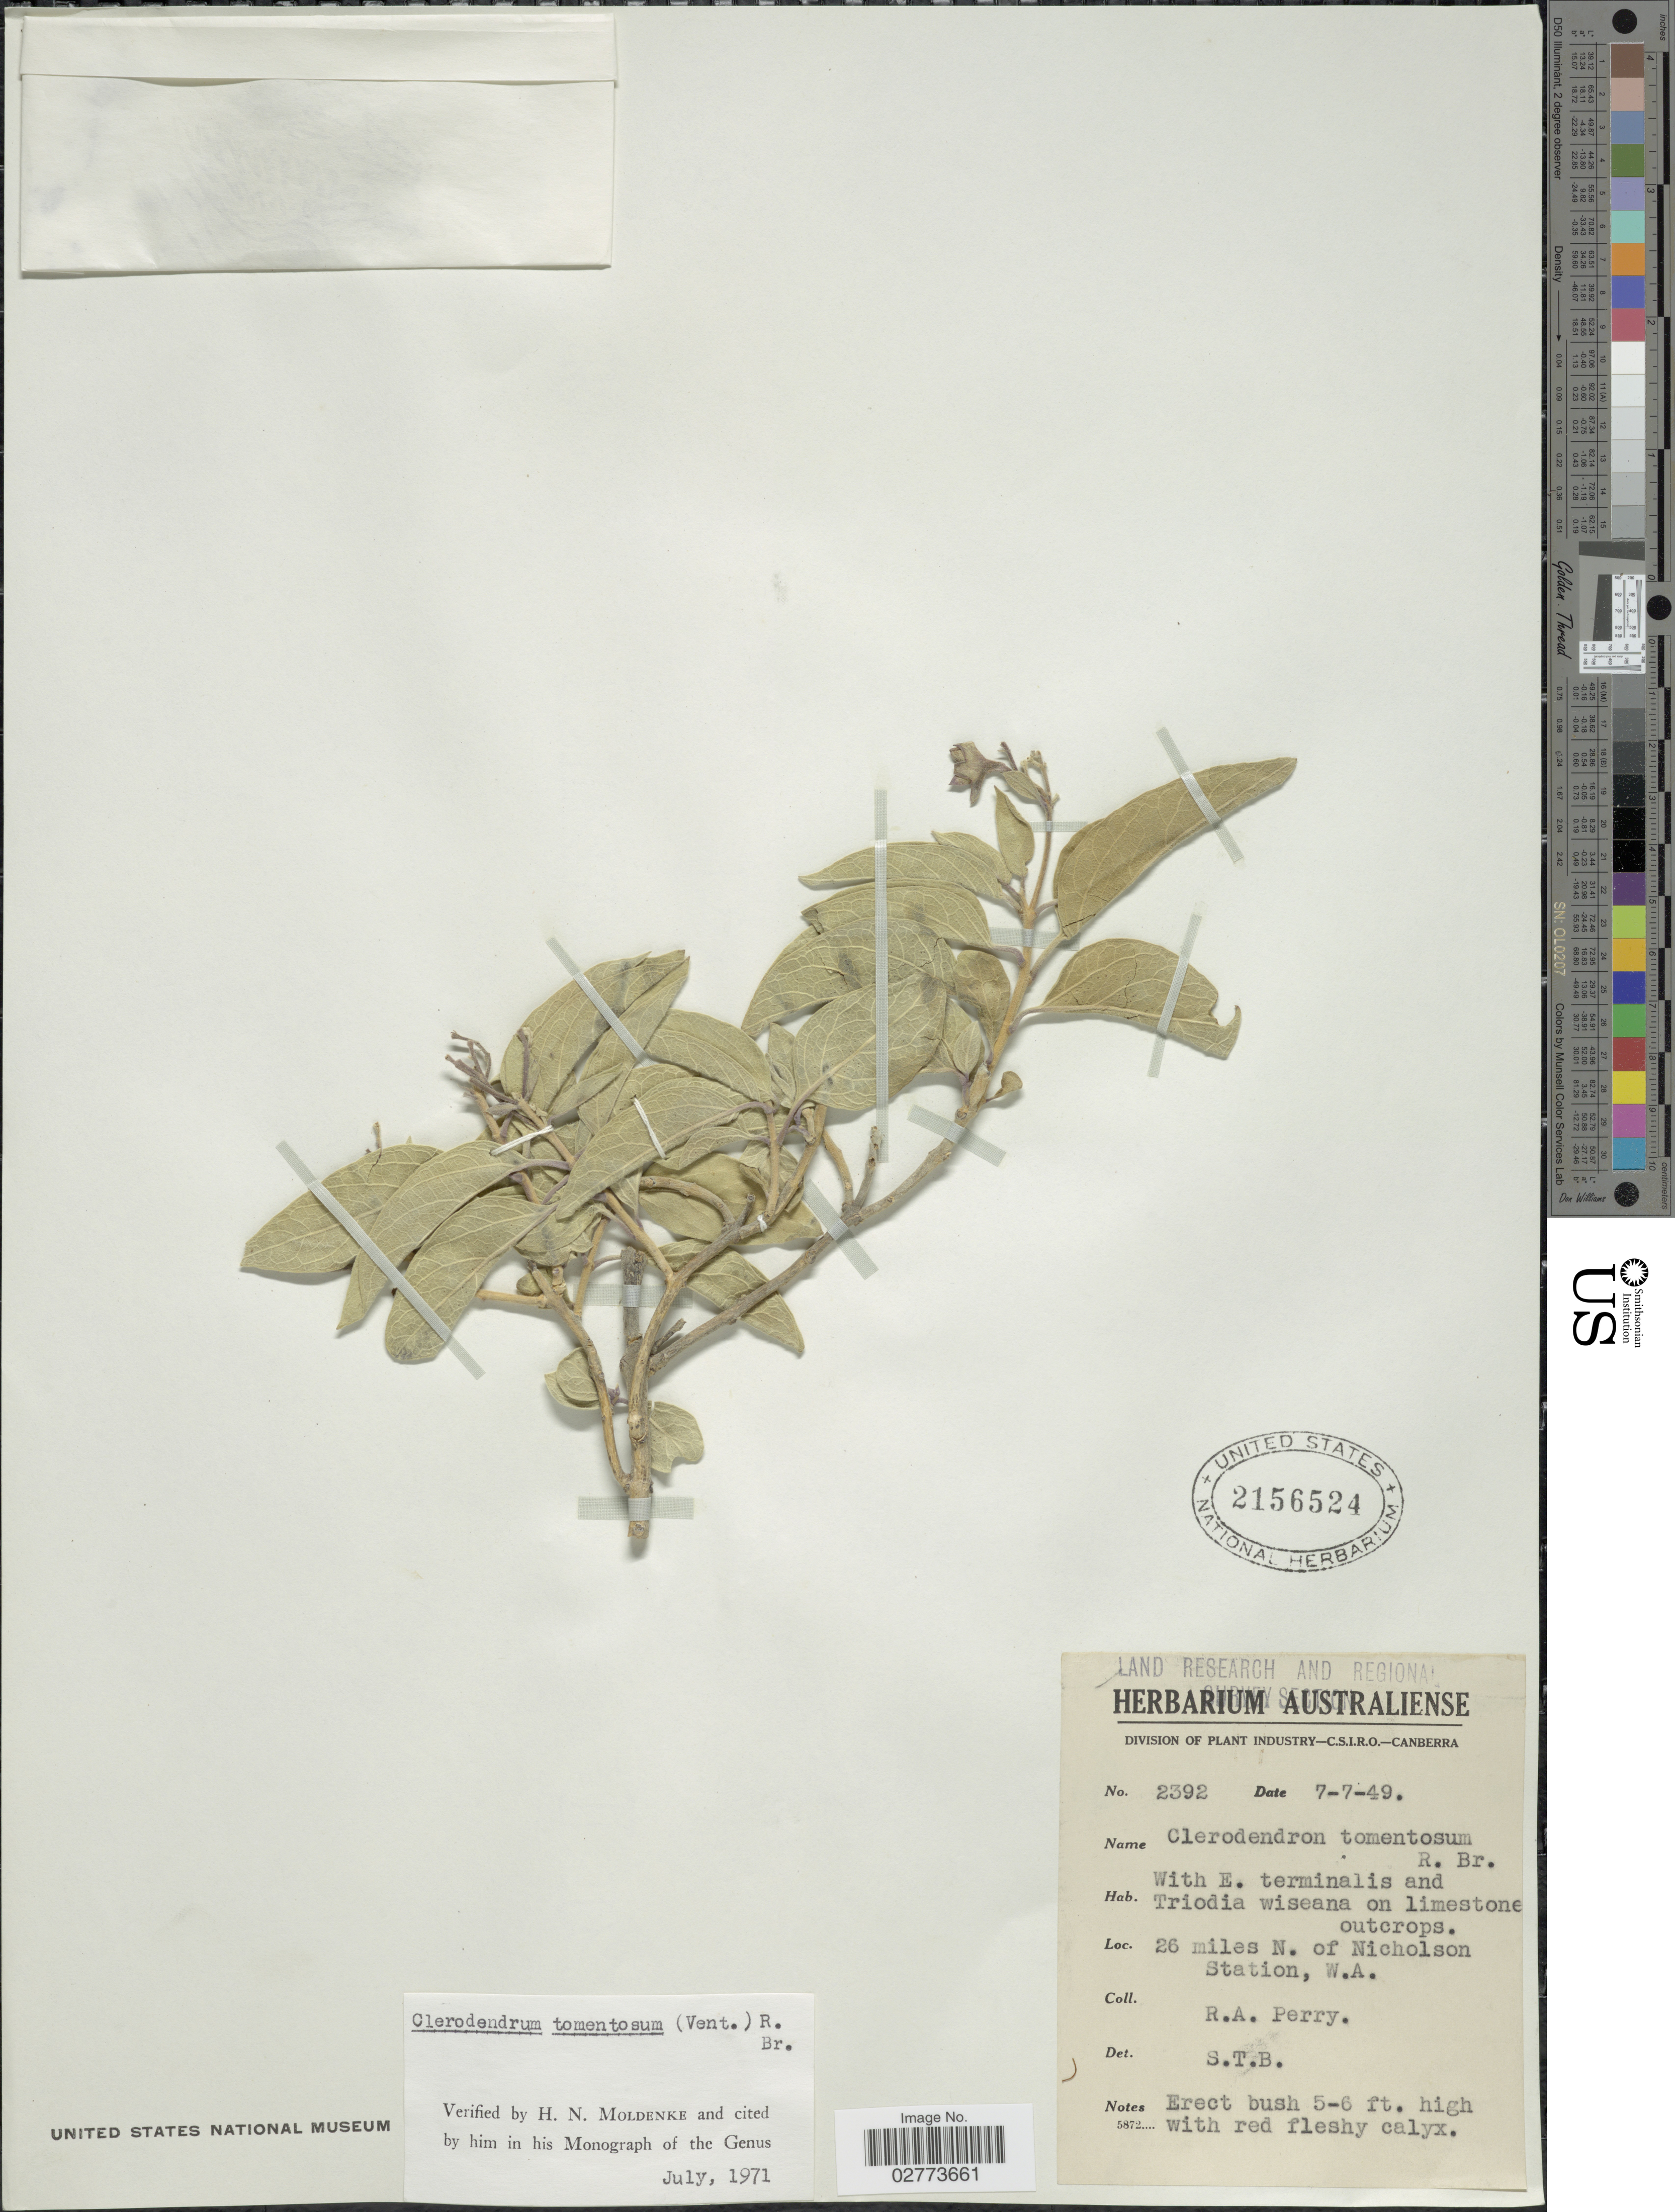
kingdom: Plantae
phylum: Tracheophyta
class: Magnoliopsida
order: Lamiales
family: Lamiaceae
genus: Clerodendrum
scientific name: Clerodendrum tomentosum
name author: R. Br.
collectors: Perry, R. A.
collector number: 2392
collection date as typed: Transcribed d/m/y: 7/7/49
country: Australia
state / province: Western Australia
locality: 26 miles N. of Nicholson Station, W. A.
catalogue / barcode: US 2156524